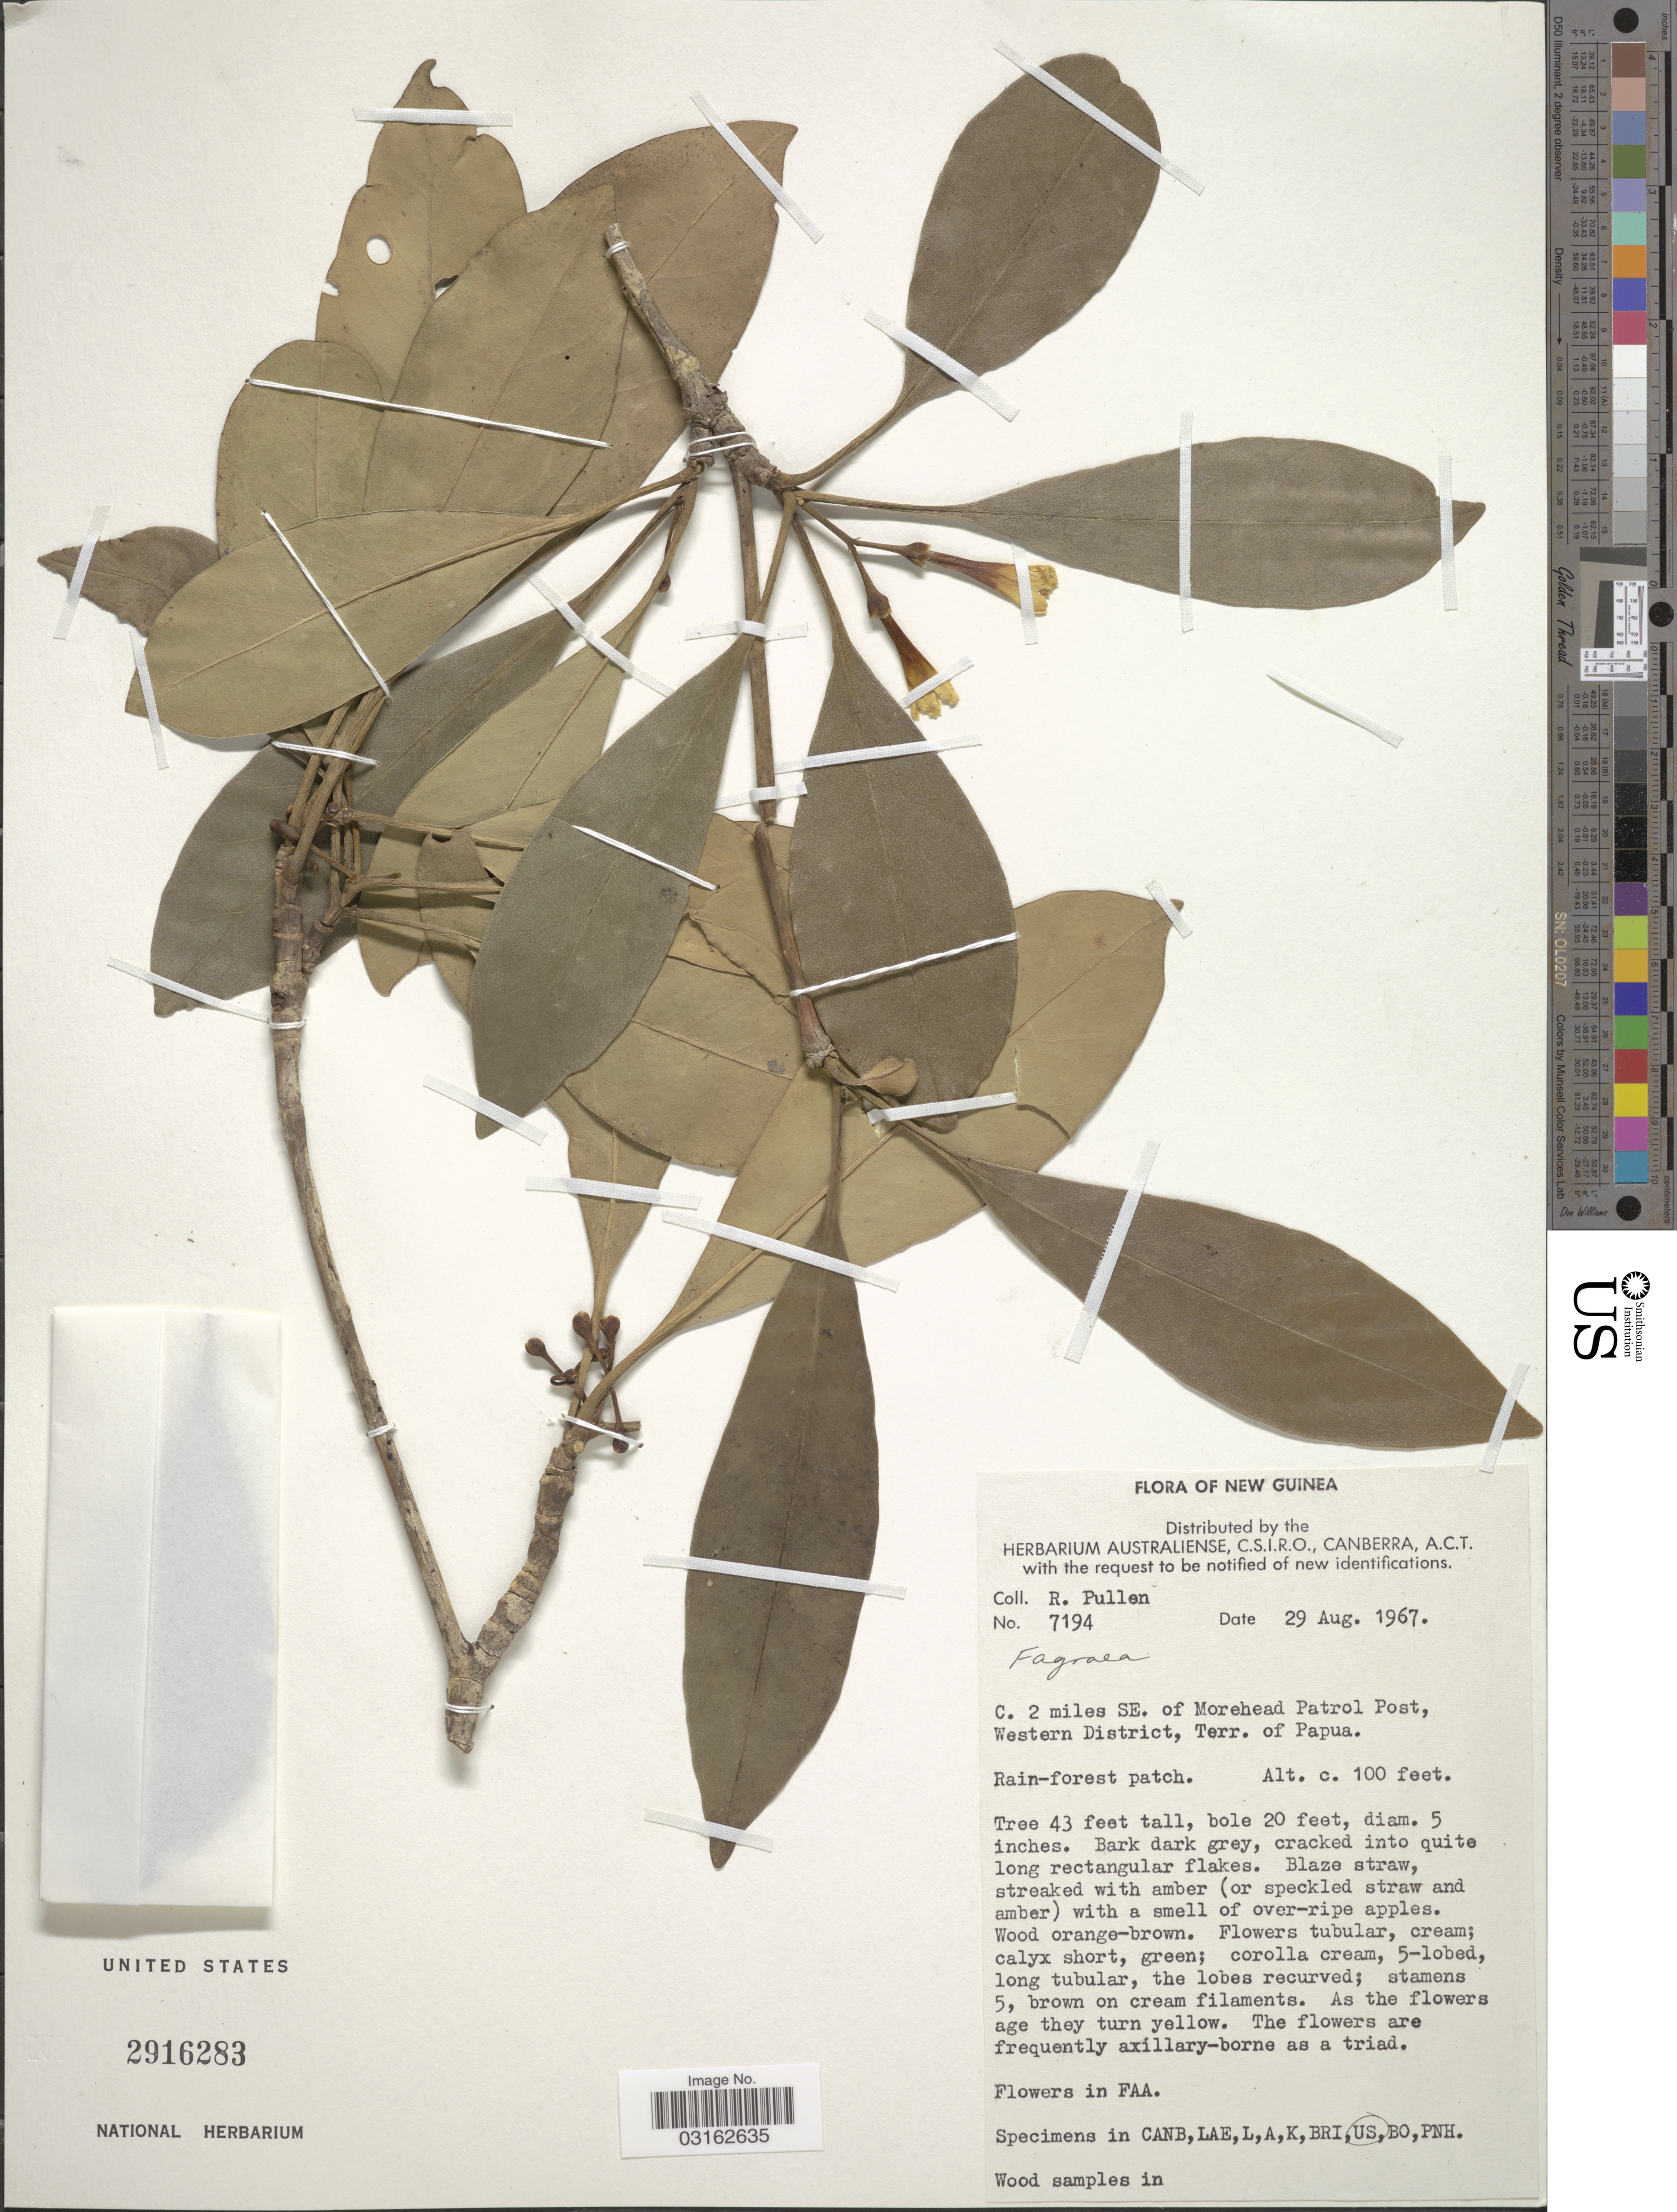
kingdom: Plantae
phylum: Tracheophyta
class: Magnoliopsida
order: Gentianales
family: Gentianaceae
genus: Fagraea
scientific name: Fagraea sp.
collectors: R. Pullen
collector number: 7194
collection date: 1967-08-29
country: Papua New Guinea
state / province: Manus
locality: New Guinea, C. 2 miles SE. of Morehead Patrol Post, Western District, Terr. of Papua.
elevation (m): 30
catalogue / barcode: US 2916283